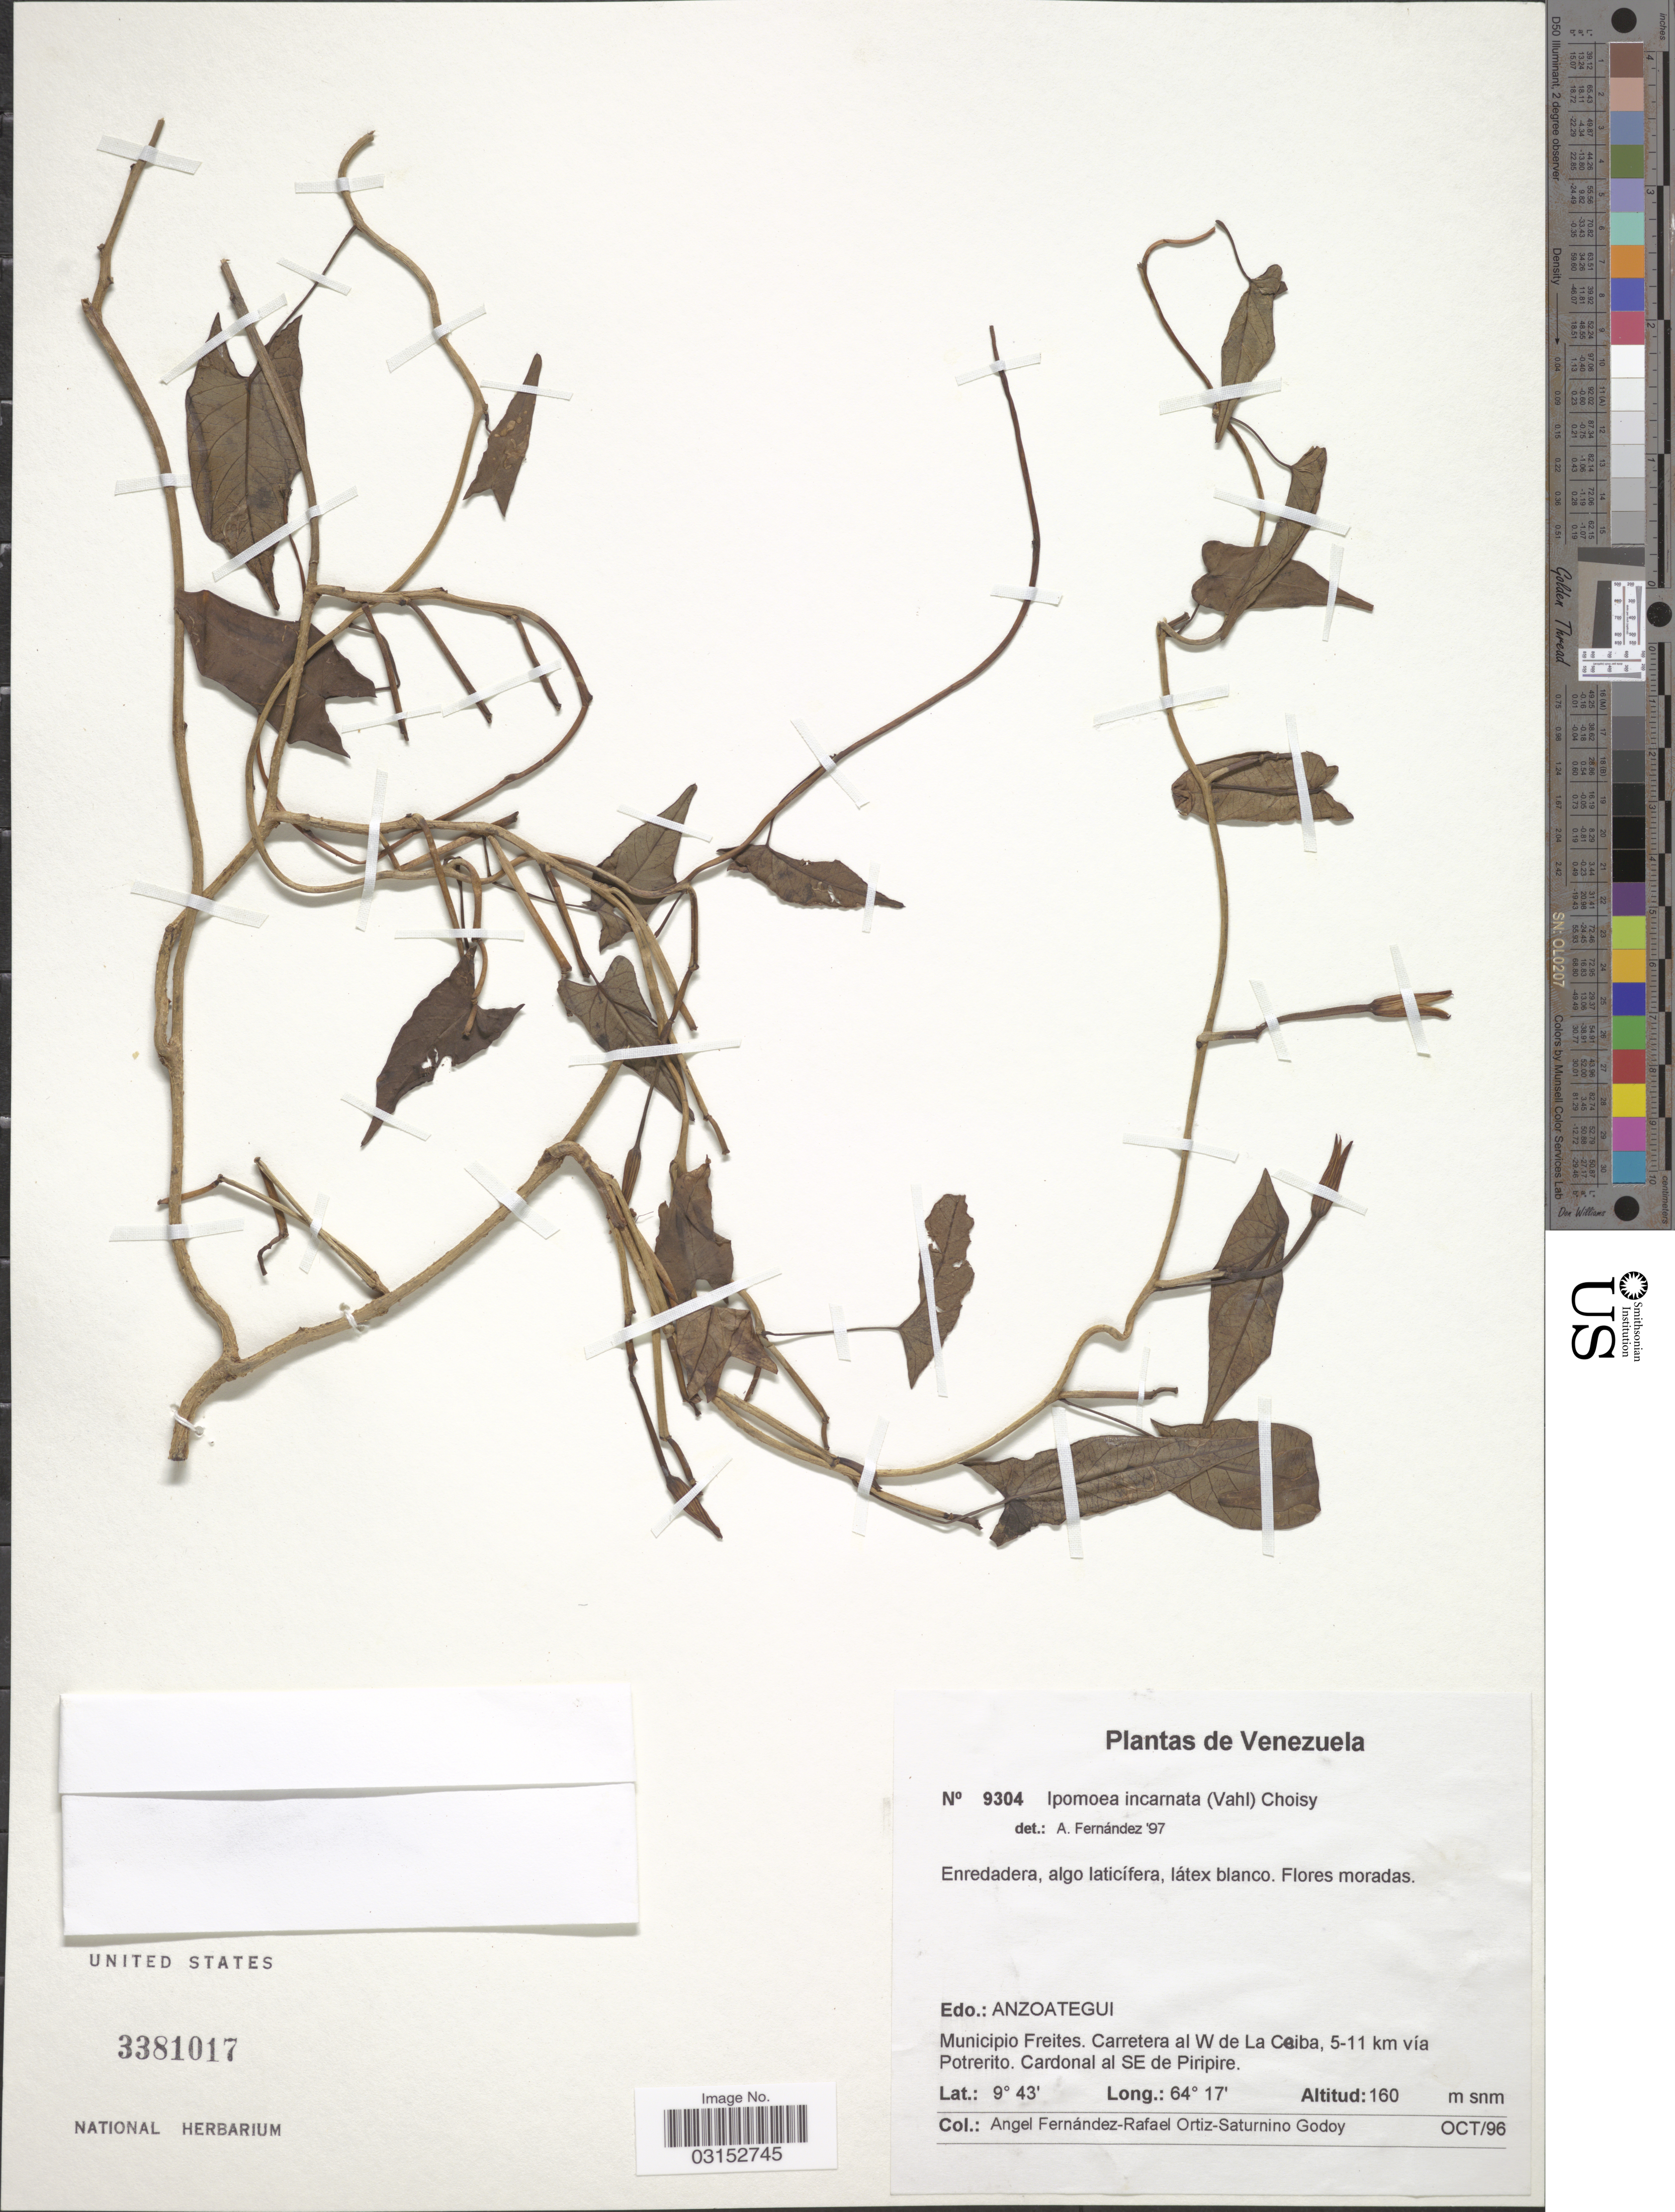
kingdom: Plantae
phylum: Tracheophyta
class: Magnoliopsida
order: Solanales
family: Convolvulaceae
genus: Ipomoea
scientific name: Ipomoea incarnata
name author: (Vahl) Choisy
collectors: Á. Fernández, R. Ortiz & S. Godoy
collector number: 9304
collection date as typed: Transcribed d/m/y: /10/96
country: Venezuela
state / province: Anzoategui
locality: Municipio Freites. Carretera al W de La Ceiba, 5-11 km vía Potrerito. Cardonal al SE de Piripire.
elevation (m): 160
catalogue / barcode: US 3381017